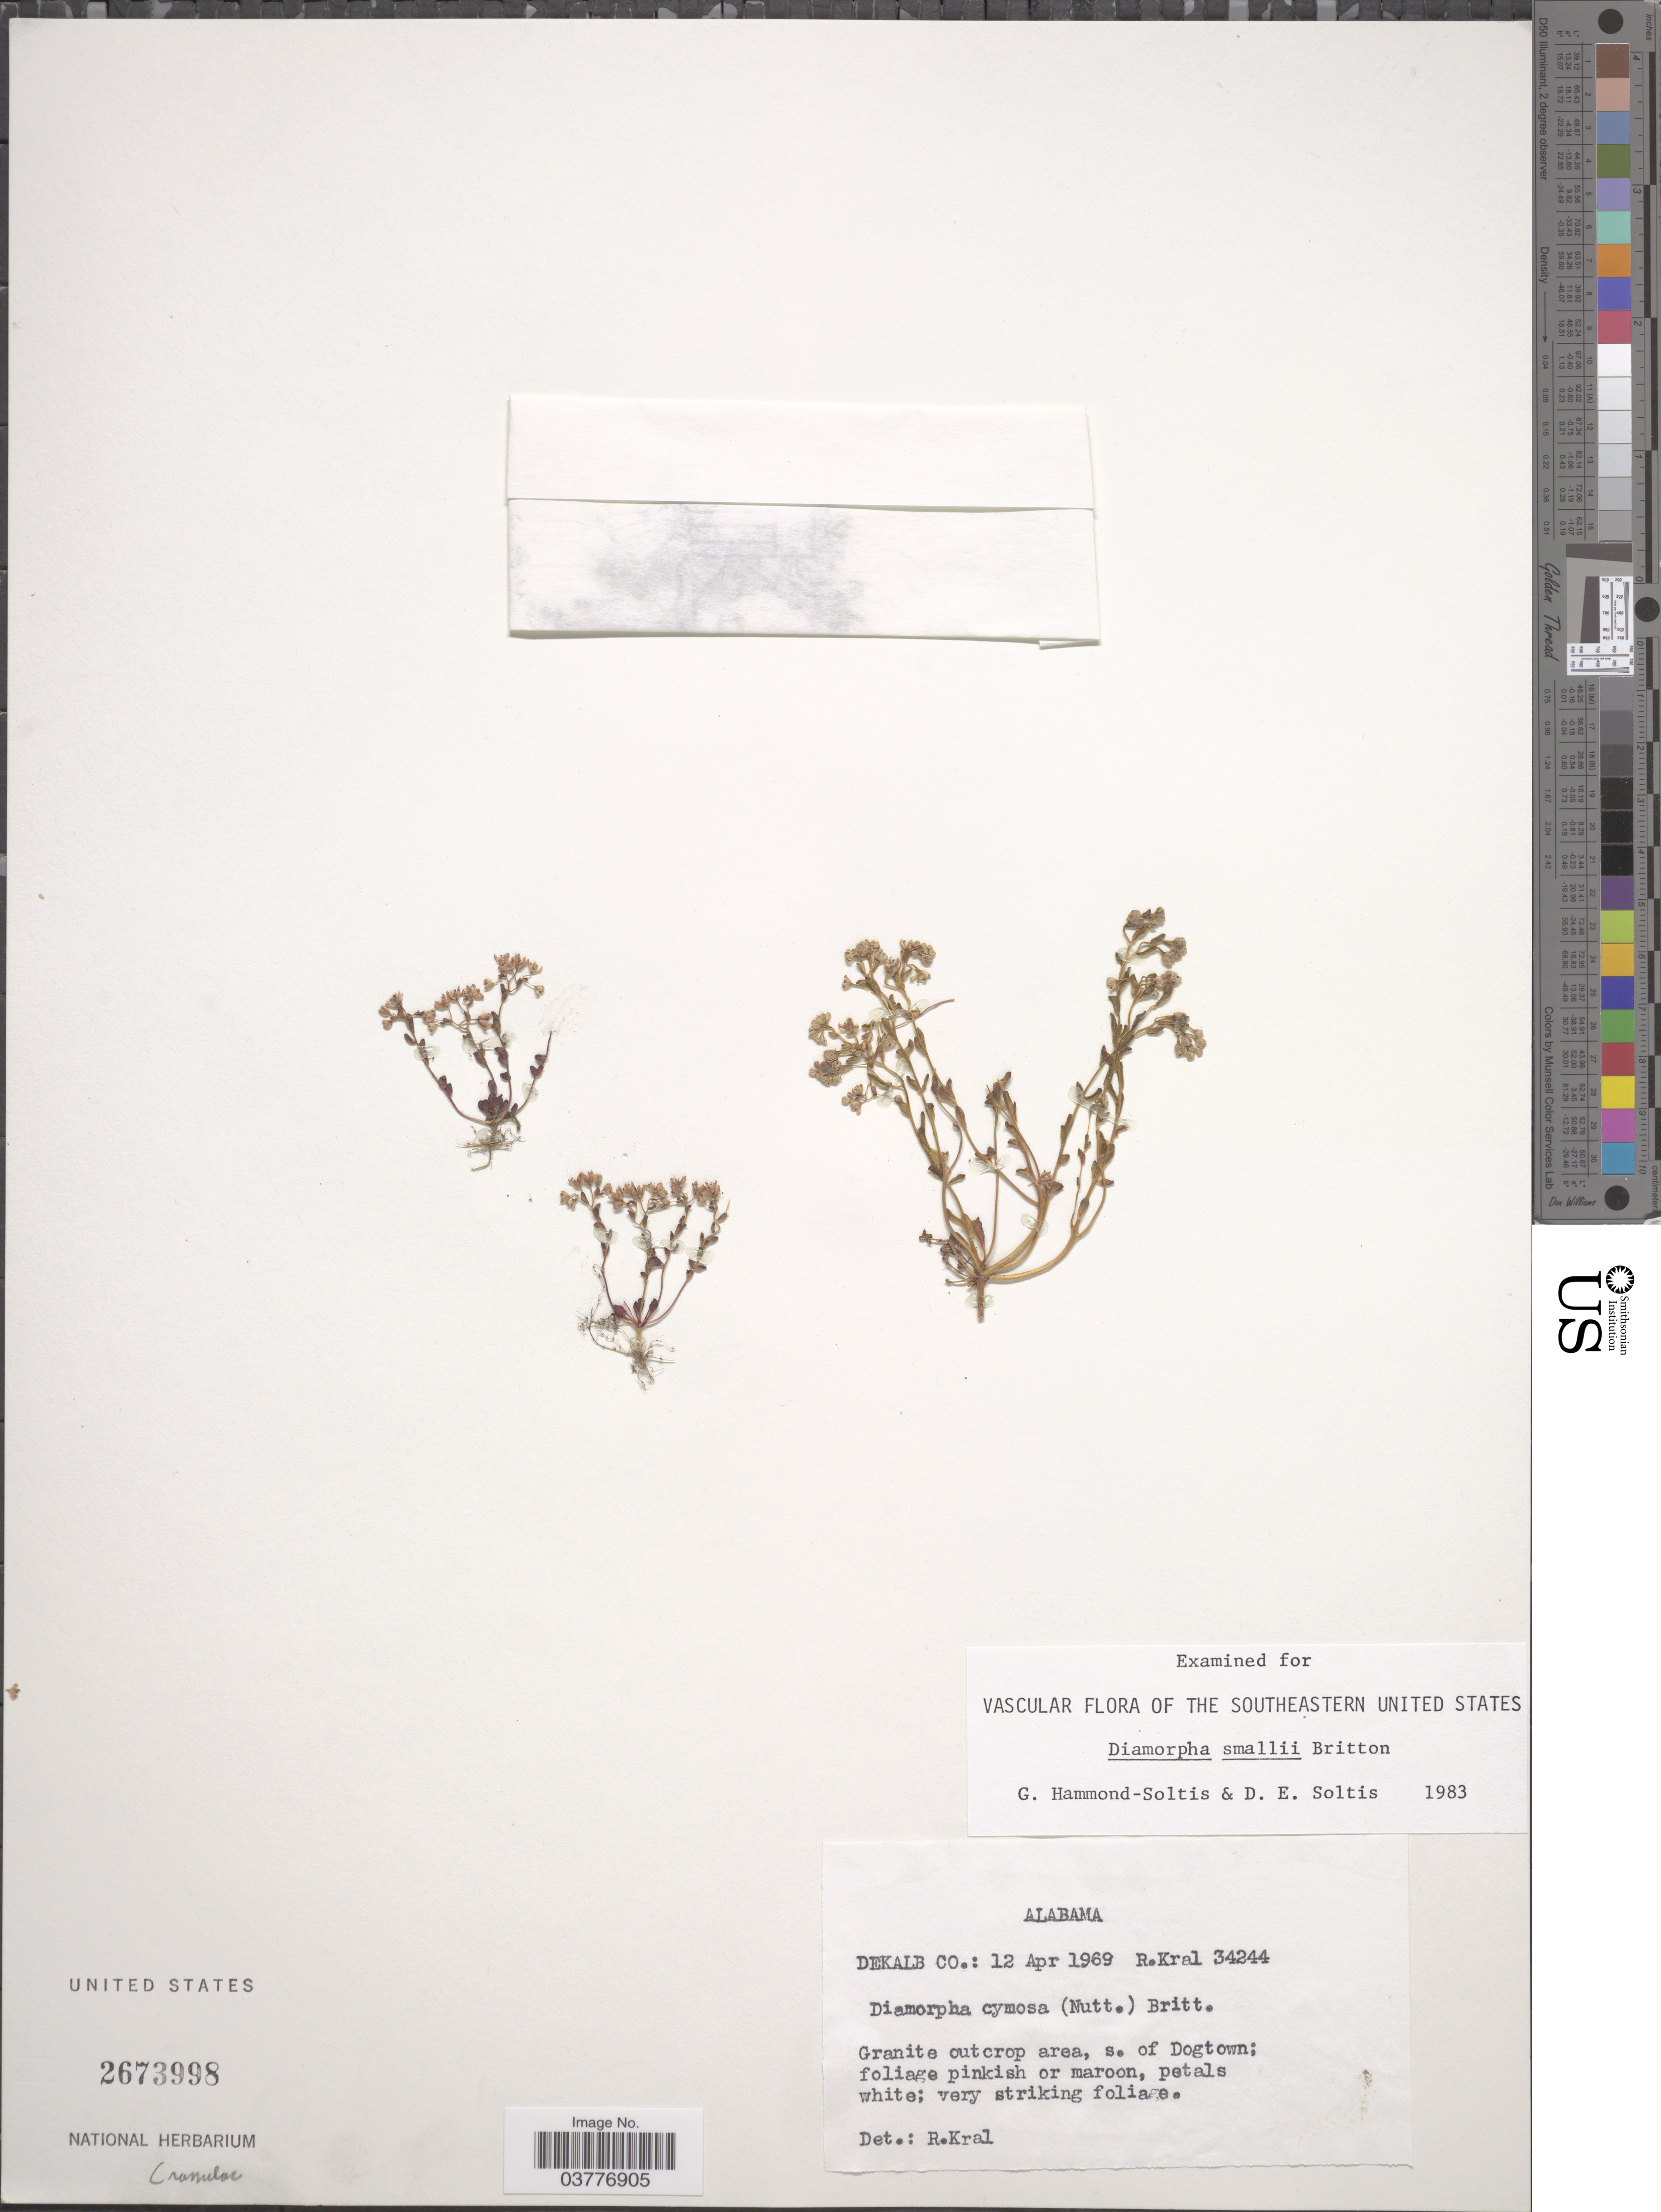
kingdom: Plantae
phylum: Tracheophyta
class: Magnoliopsida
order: Saxifragales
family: Crassulaceae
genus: Sedum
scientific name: Sedum smallii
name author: (Britton) H.E. Ahles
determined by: Strong, Mark T., (BOT), Smithsonian Institution - National Museum of Natural History (UNITED STATES)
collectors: R. Kral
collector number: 34244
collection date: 1969-04-12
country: United States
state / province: Alabama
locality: Granite outcrop area, s. of Dogtown.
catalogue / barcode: US 2673998